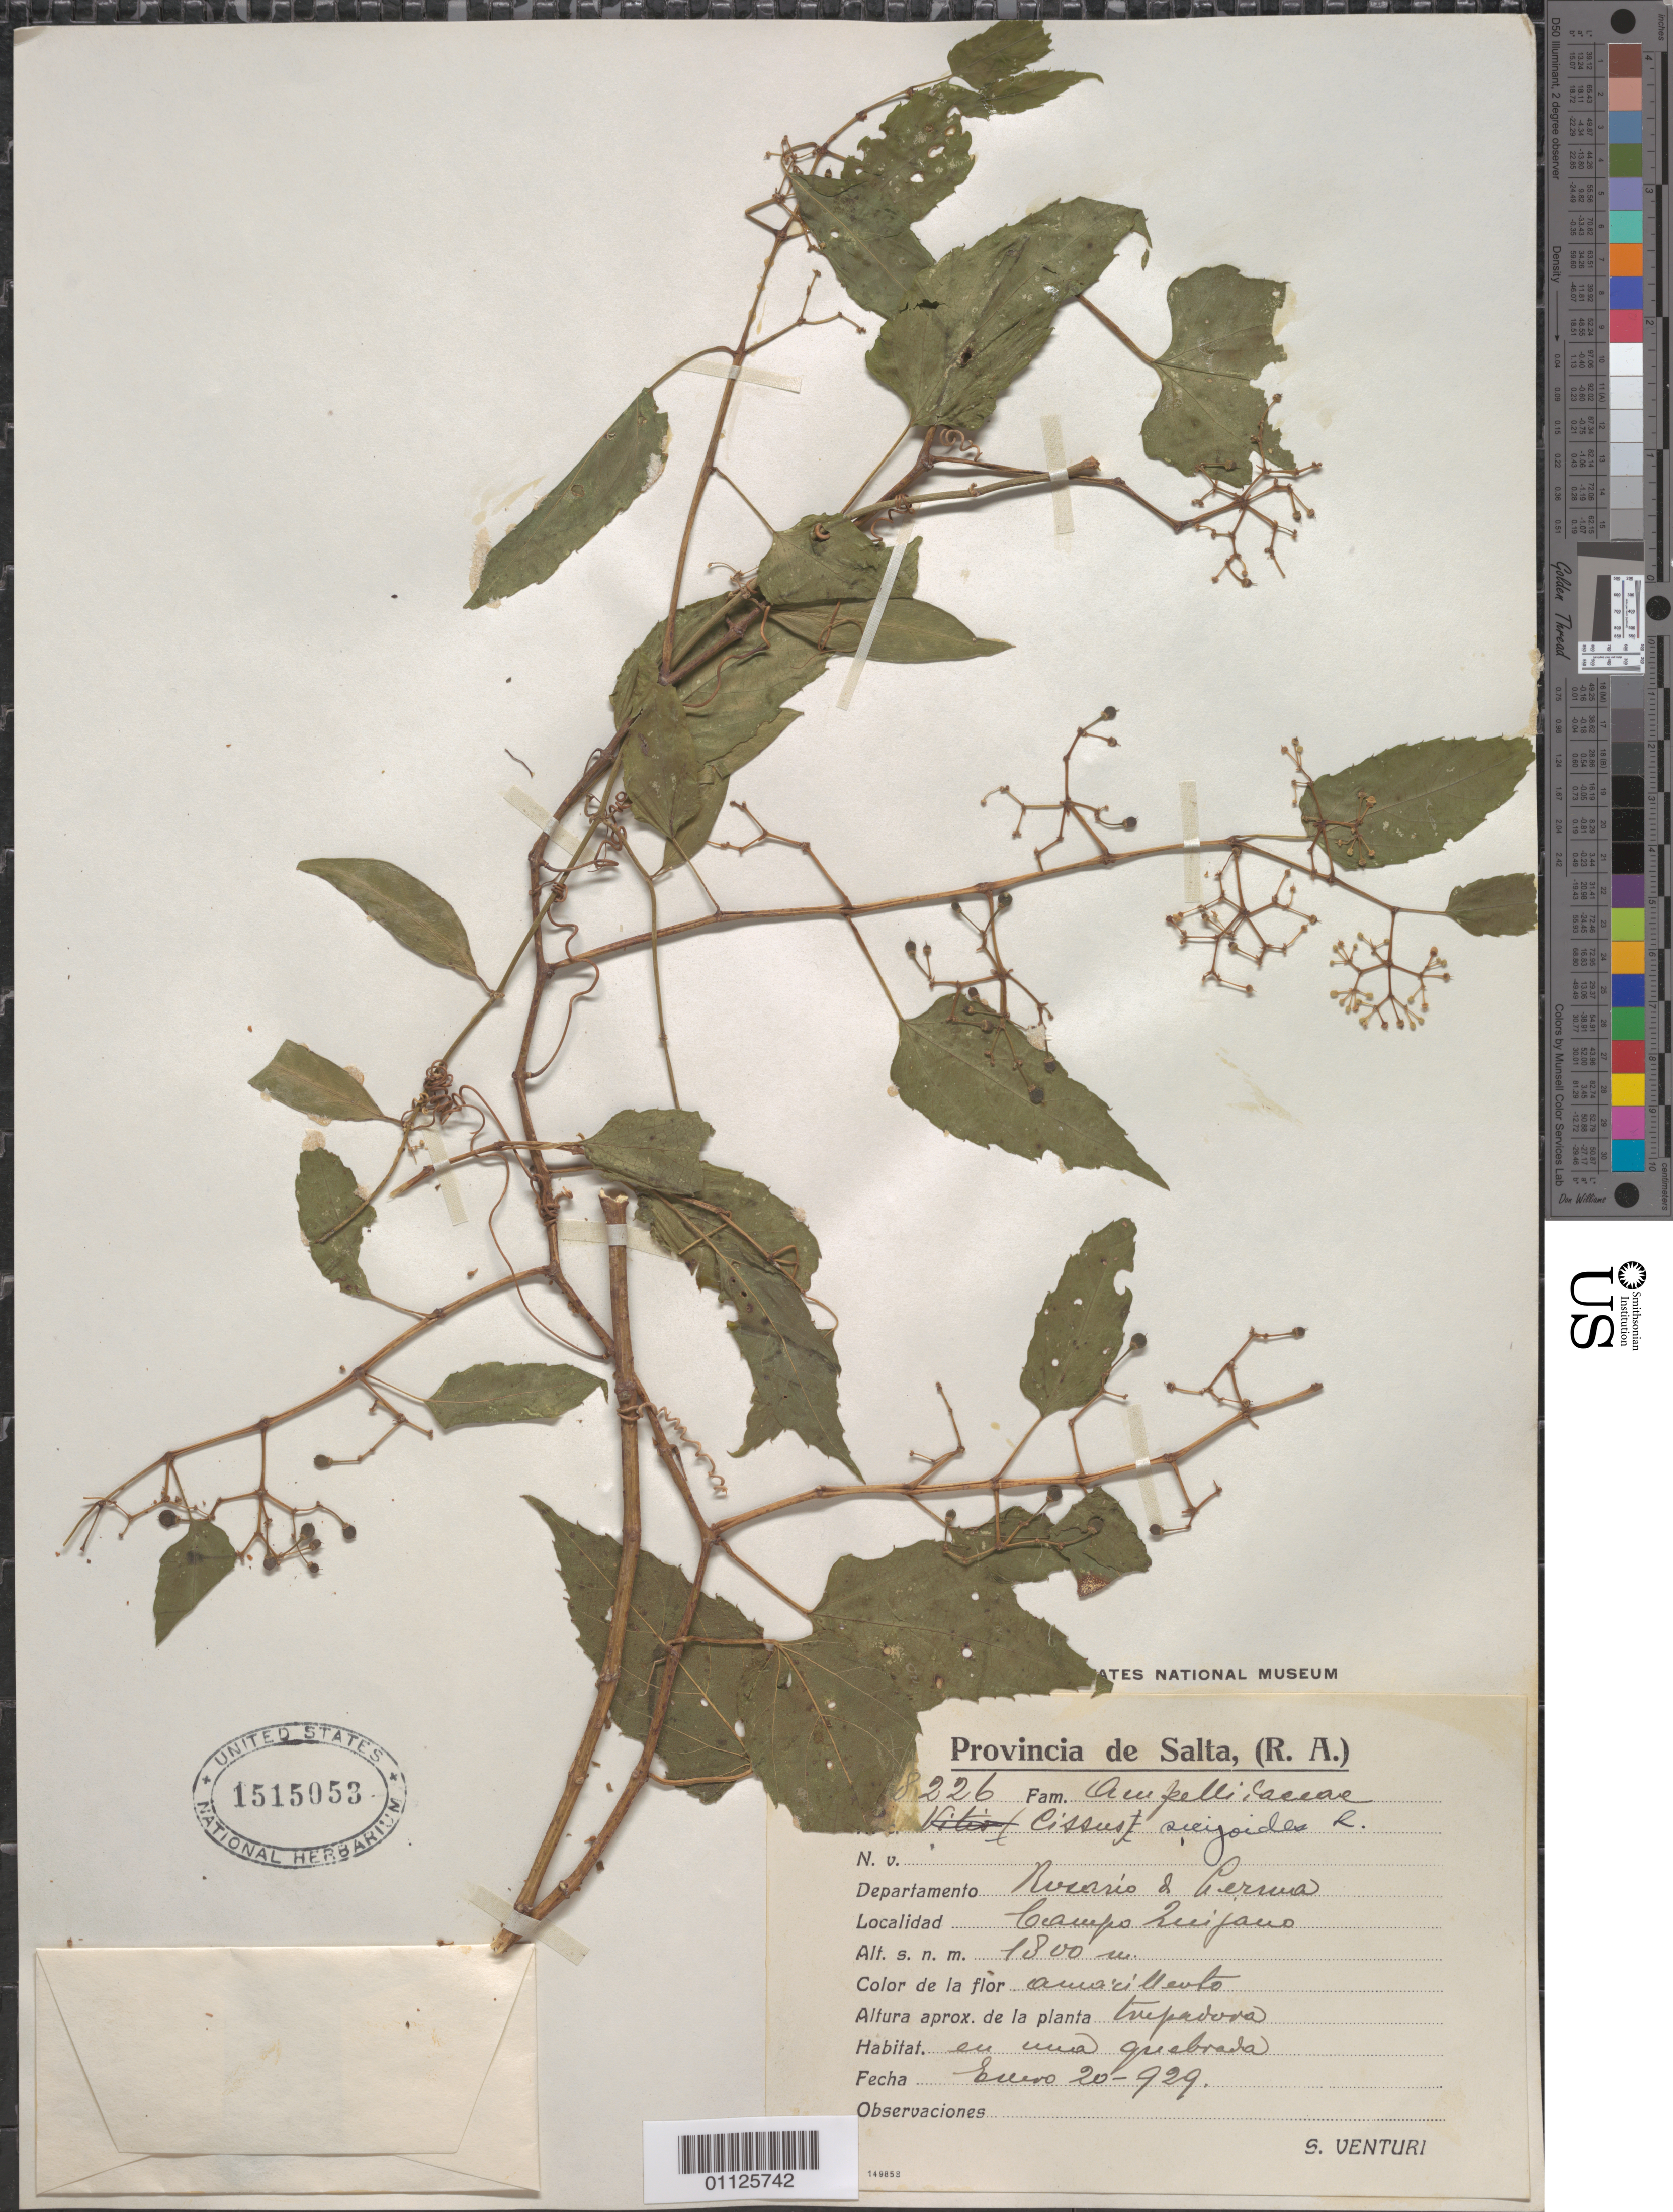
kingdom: Plantae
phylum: Tracheophyta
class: Magnoliopsida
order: Vitales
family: Vitaceae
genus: Cissus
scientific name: Cissus verticillata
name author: (L.) Nicolson & C.E. Jarvis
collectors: S. Venturi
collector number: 8226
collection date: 1929-01-20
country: Argentina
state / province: Salta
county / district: Rosario de Lerma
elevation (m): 1800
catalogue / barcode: US 1515053